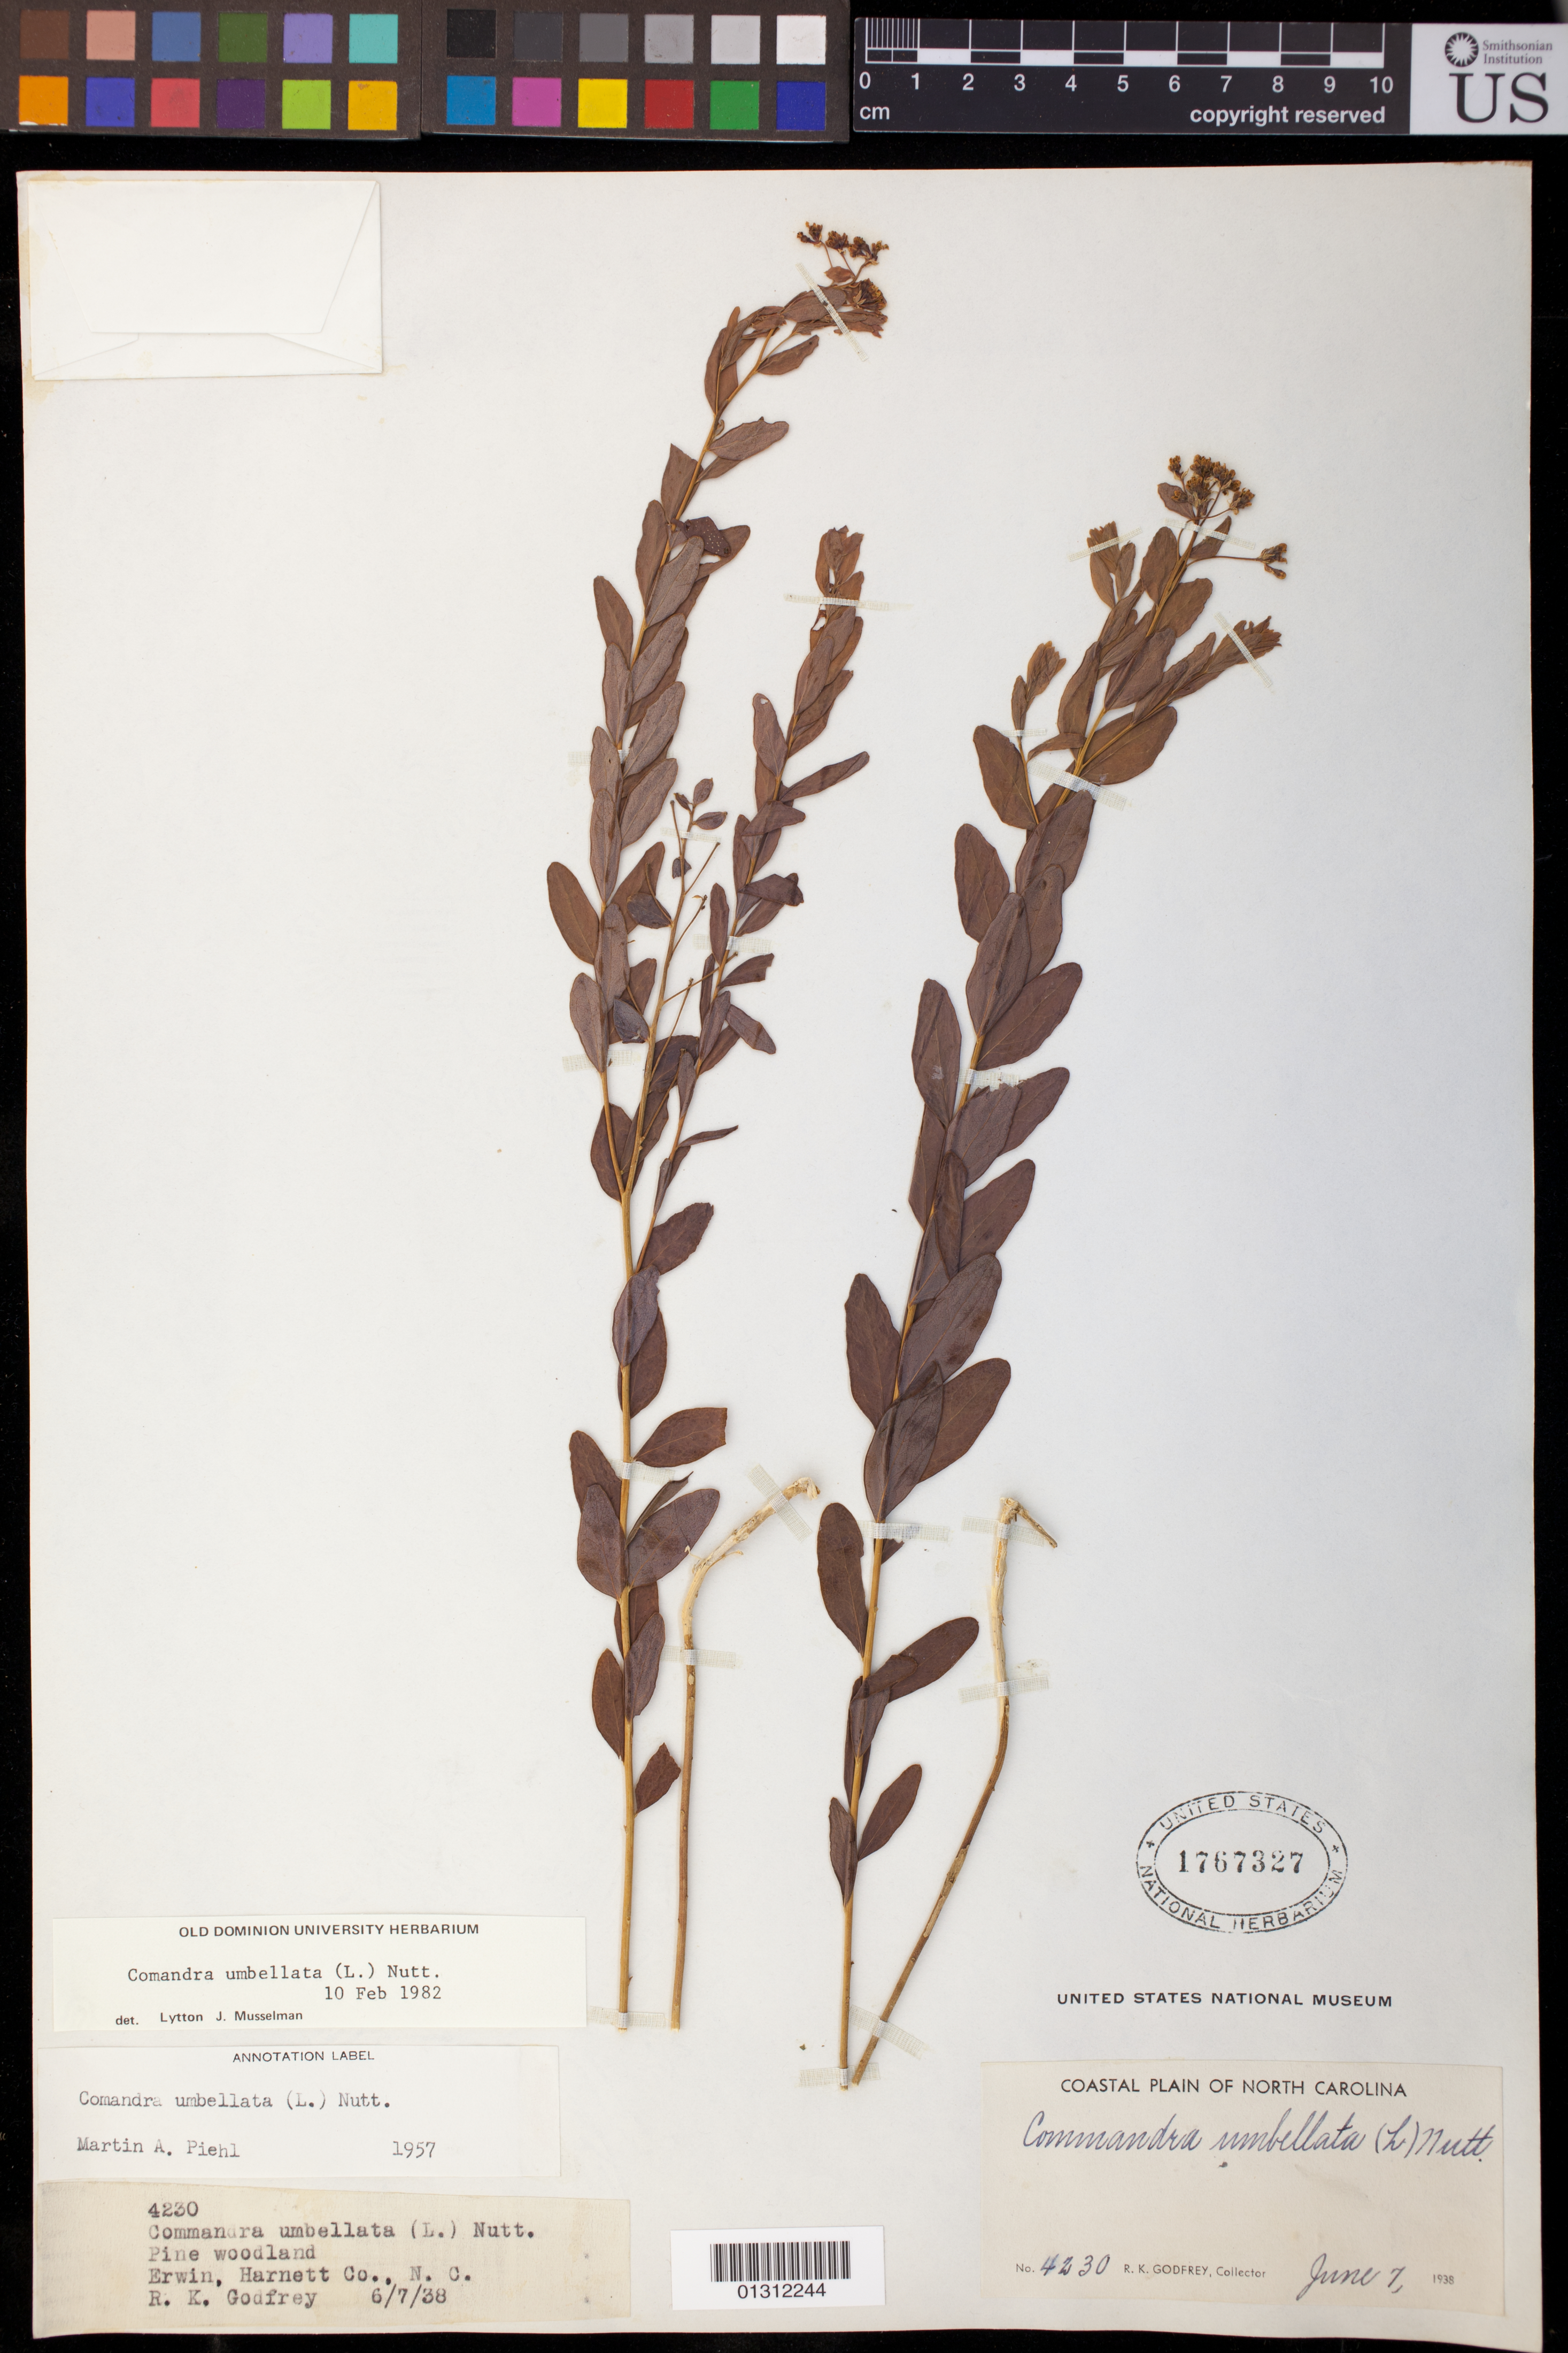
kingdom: Plantae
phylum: Tracheophyta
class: Magnoliopsida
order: Santalales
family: Comandraceae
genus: Comandra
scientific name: Comandra umbellata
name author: (L.) Nutt.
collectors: R. K. Godfrey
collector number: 4230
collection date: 1938-06-07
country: United States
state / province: North Carolina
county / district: Harnett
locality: Erwin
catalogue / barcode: US 1767327